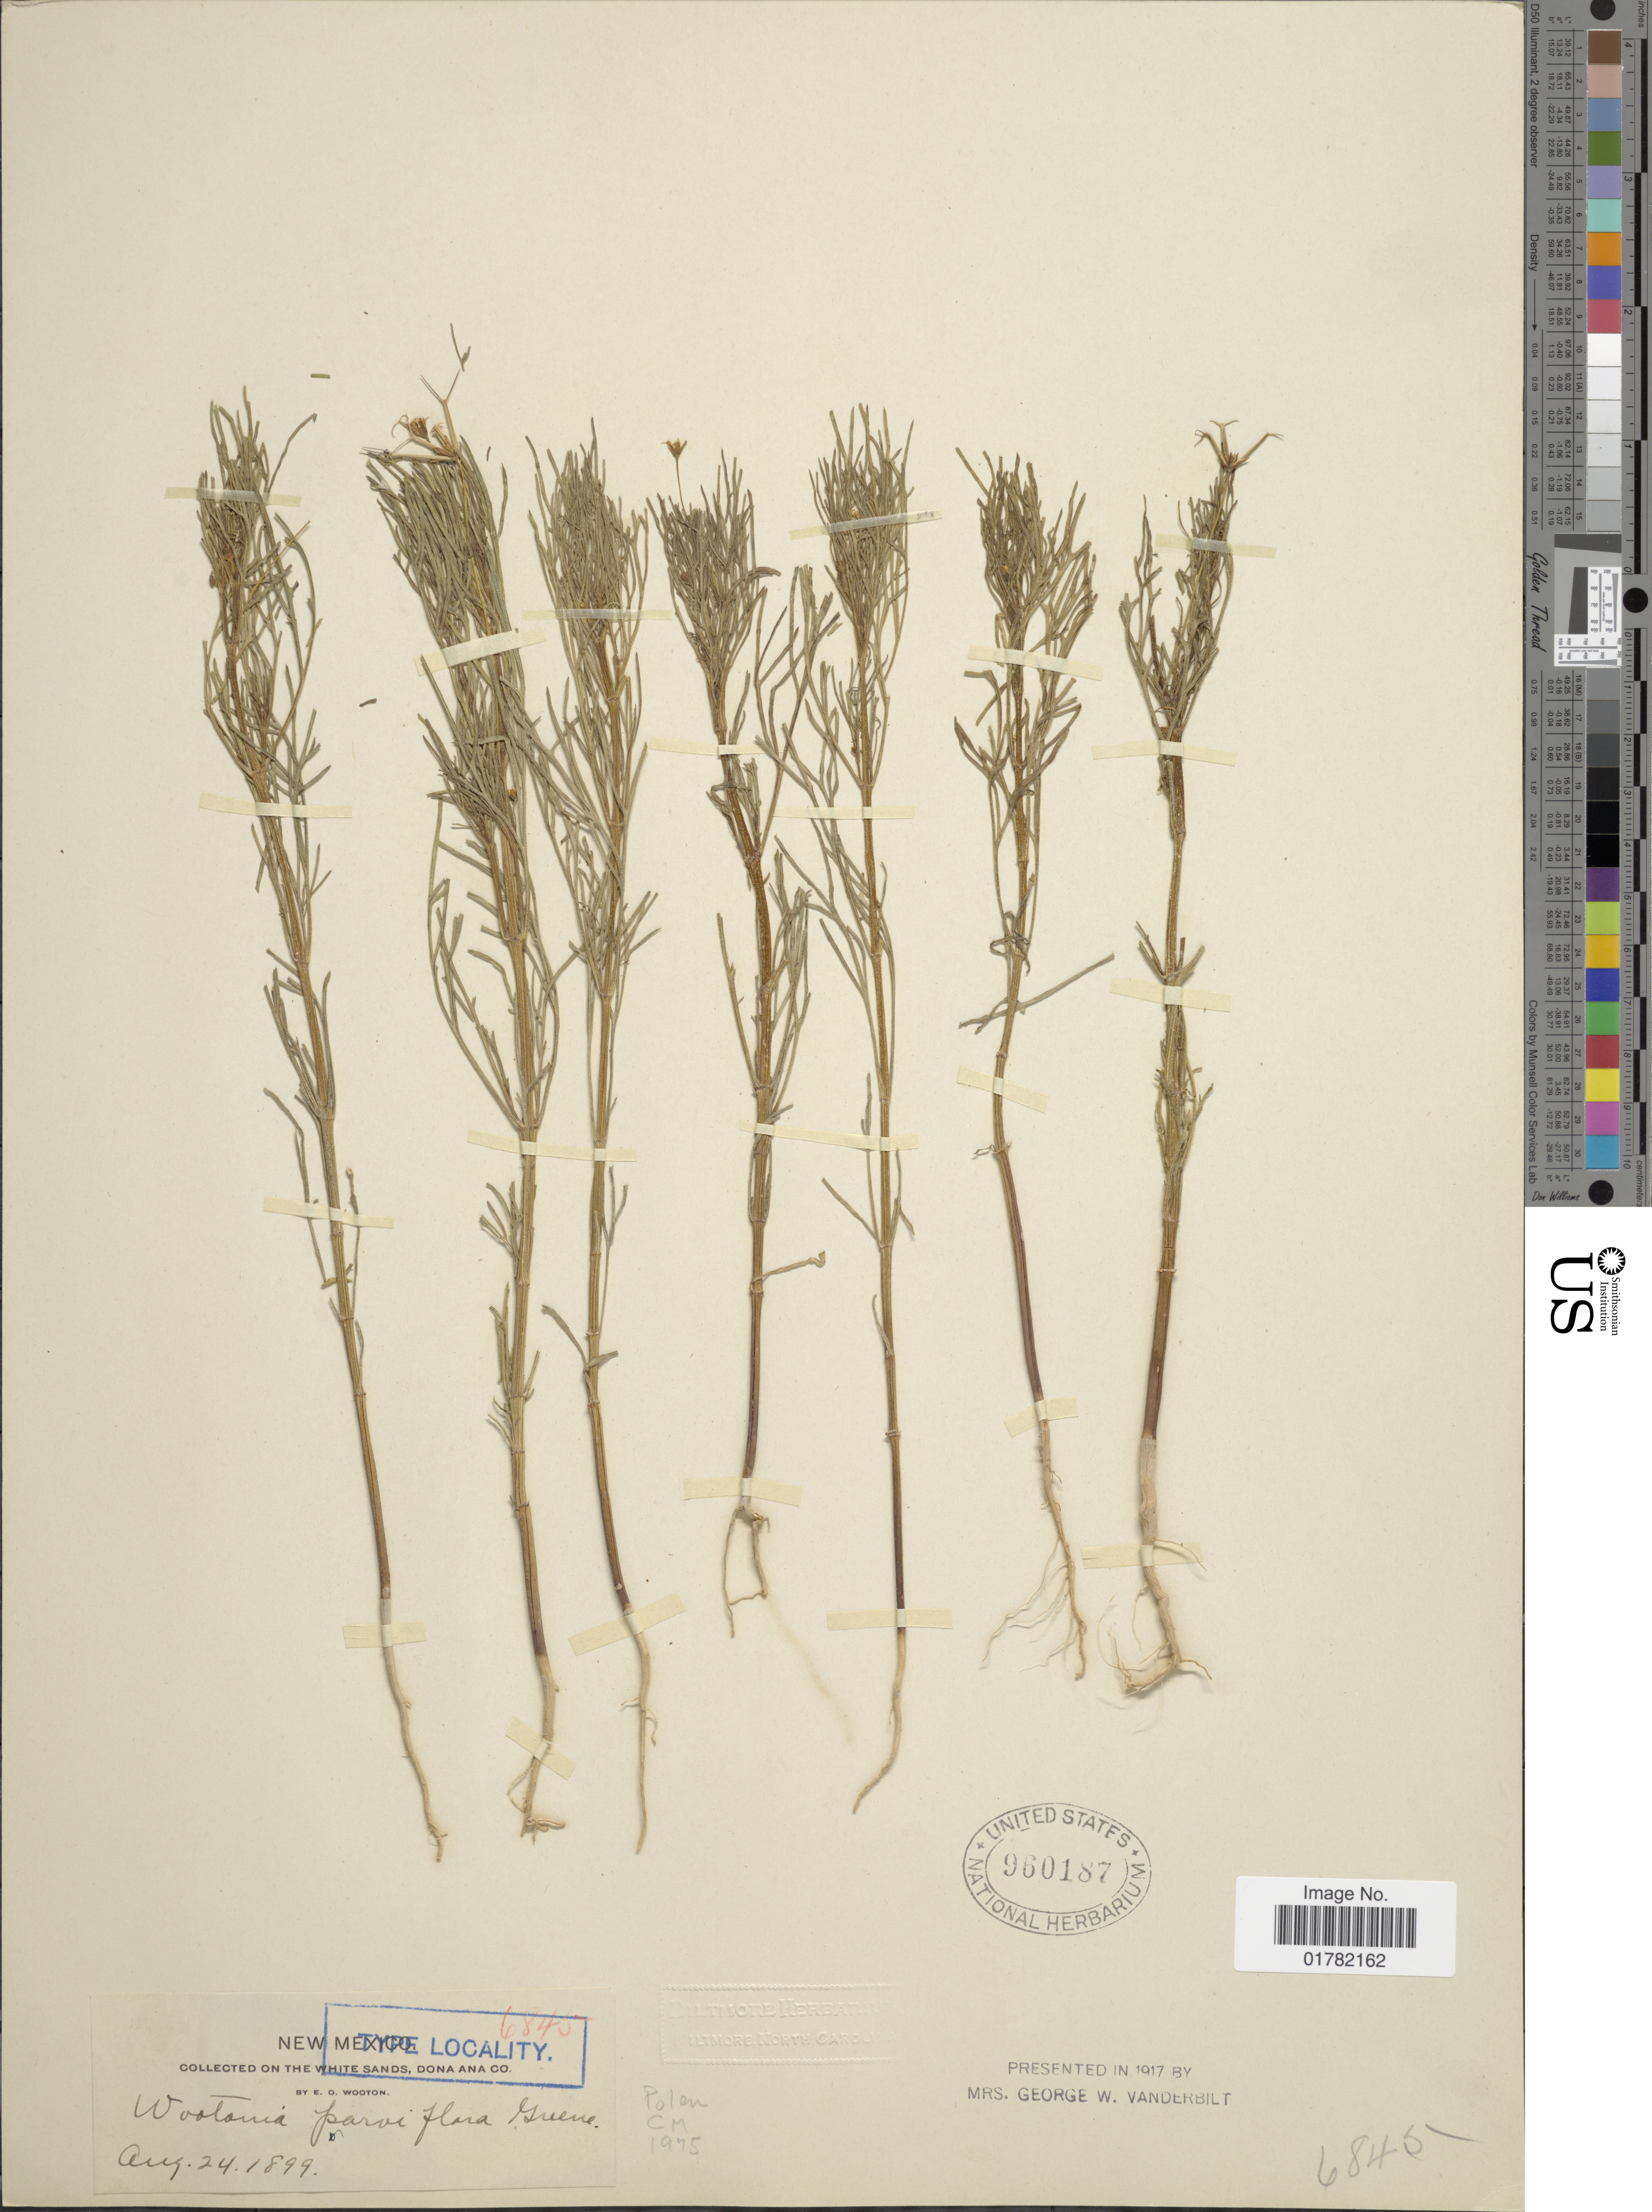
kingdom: Plantae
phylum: Tracheophyta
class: Magnoliopsida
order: Asterales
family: Asteraceae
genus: Dicranocarpus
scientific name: Dicranocarpus parviflorus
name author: A. Gray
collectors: E. O. Wooton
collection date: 1899-08-24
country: United States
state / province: New Mexico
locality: On the white sands, Dona Ana Co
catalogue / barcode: US 960187